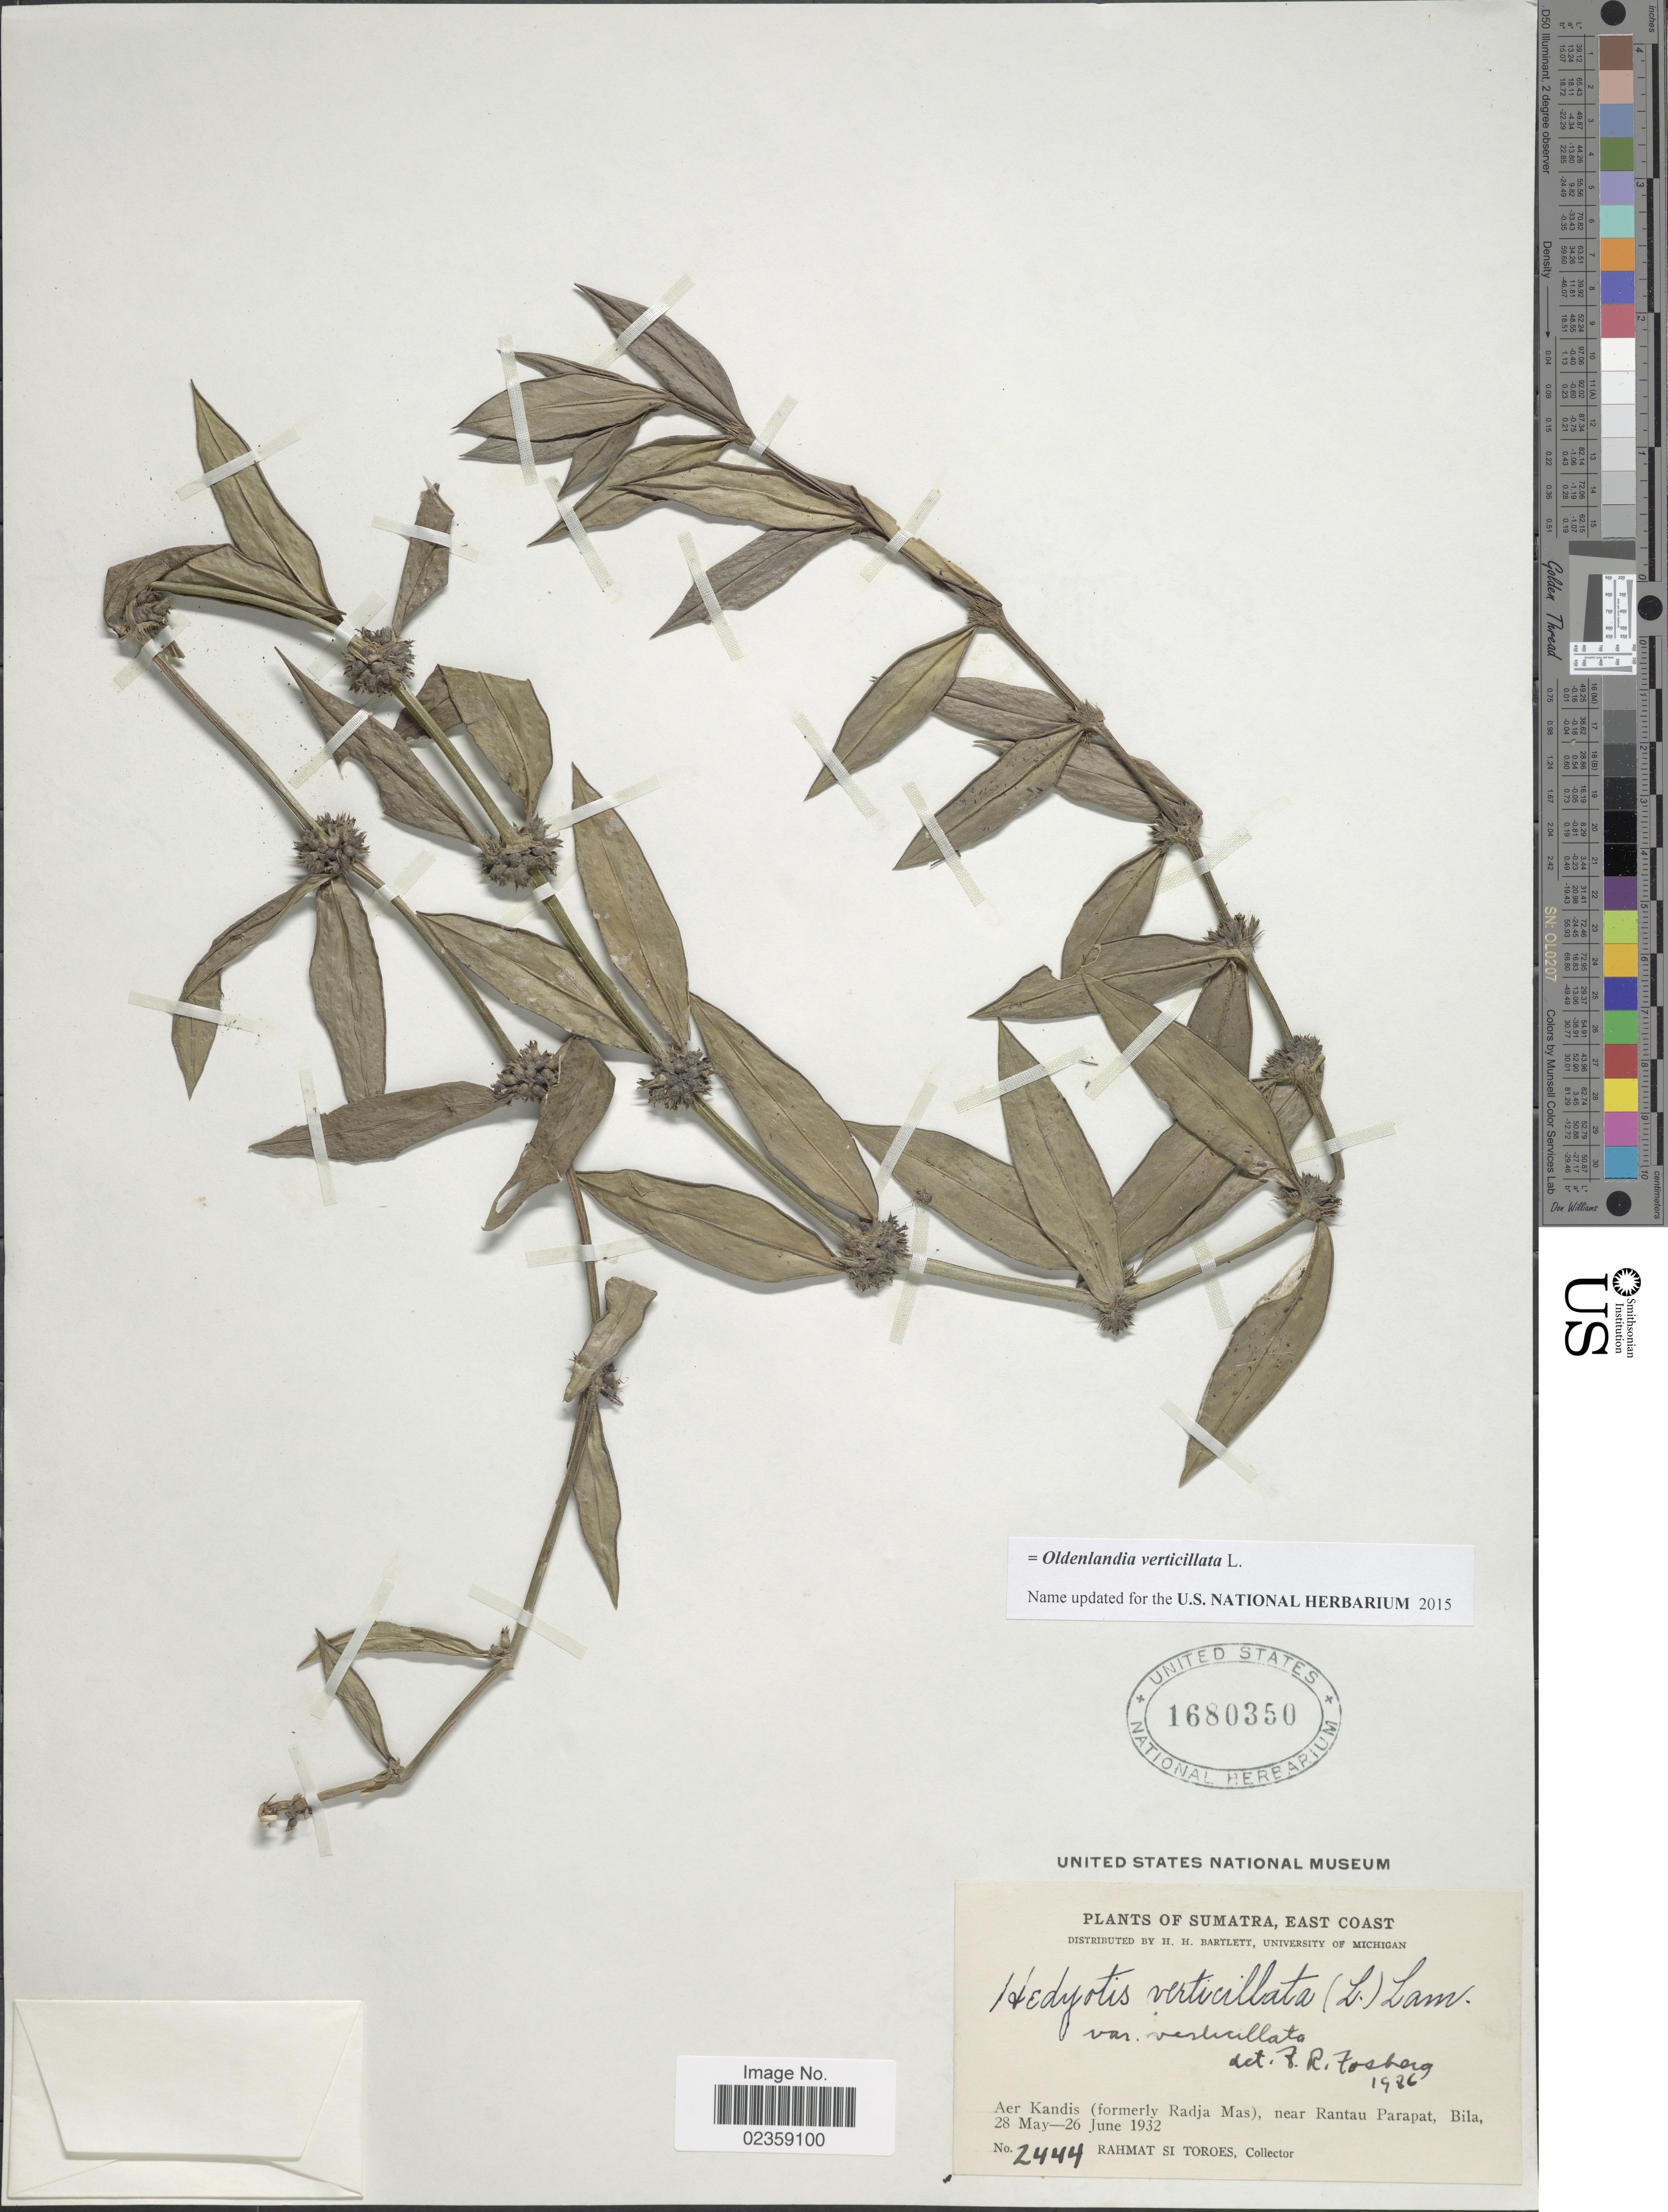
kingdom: Plantae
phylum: Tracheophyta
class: Magnoliopsida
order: Gentianales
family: Rubiaceae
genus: Oldenlandia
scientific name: Oldenlandia verticillata var. verticillata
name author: L.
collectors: Rahmat Si Boeea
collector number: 2444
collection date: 1932-05-28/1932-06-26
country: Indonesia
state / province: Sumatra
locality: Sumatra, East Coast. Aer Kandis (formerly Radja Mas), near Rantau Parapat, Bila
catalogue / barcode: US 1680350